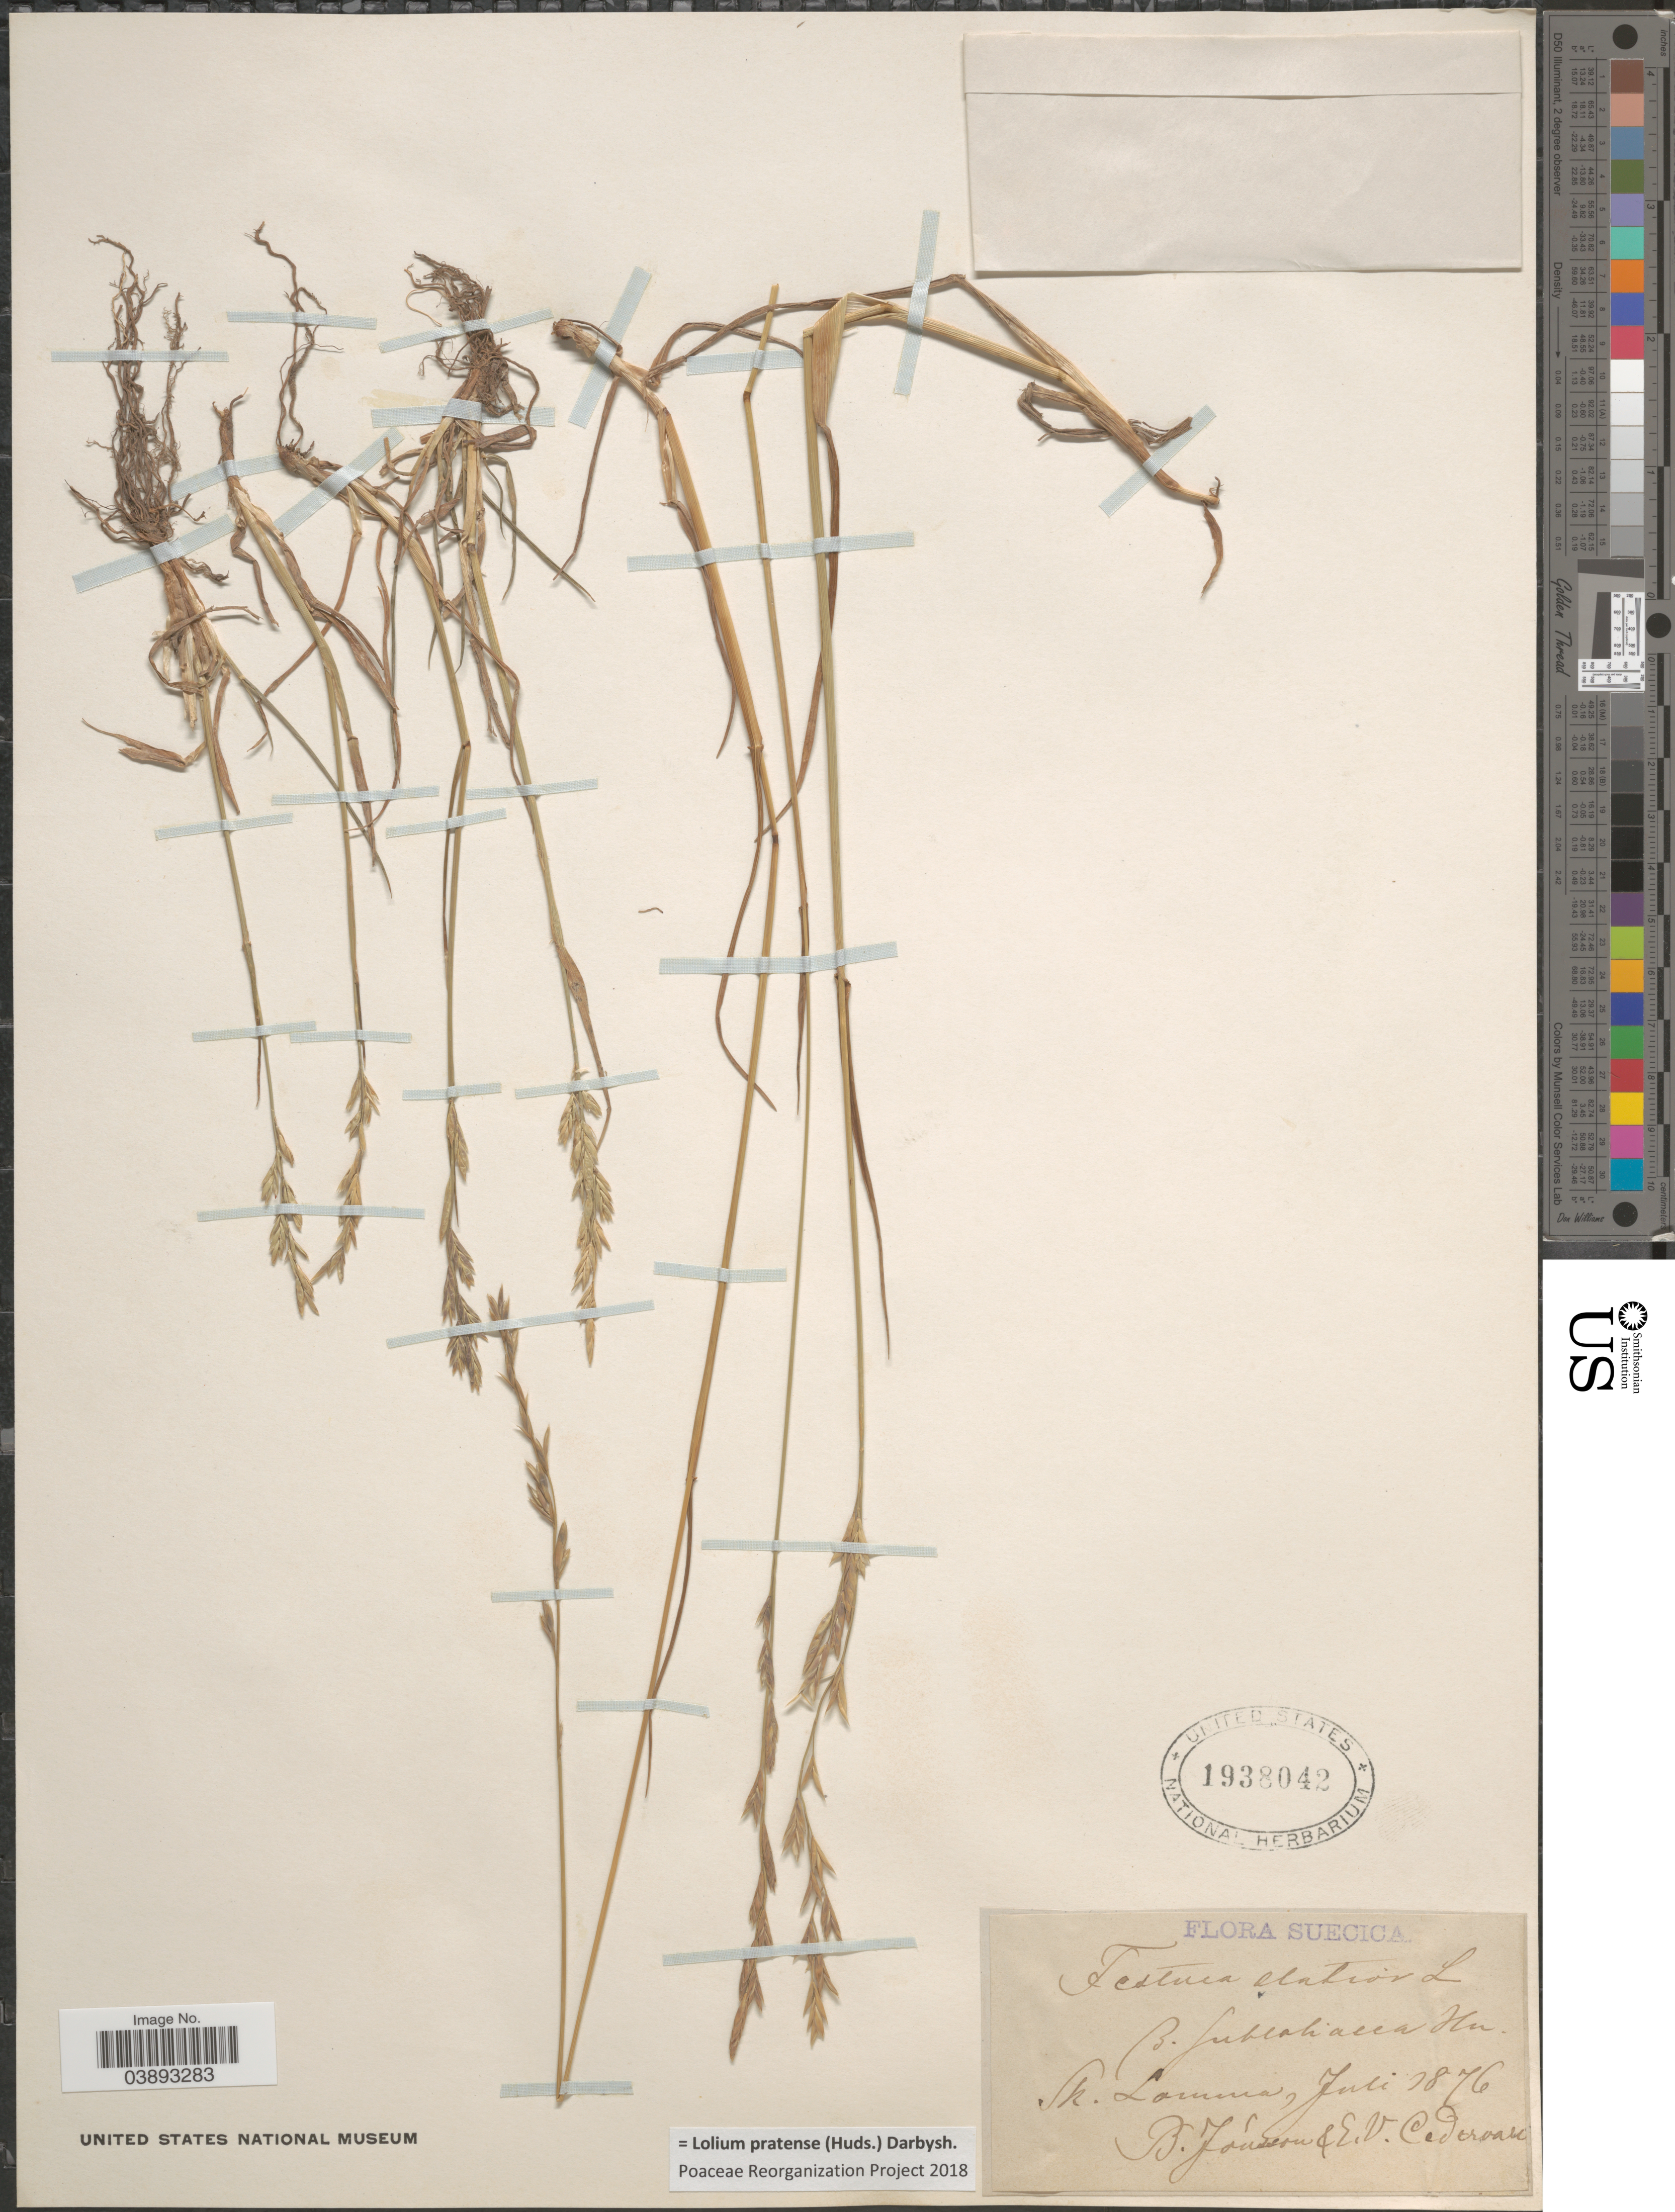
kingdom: Plantae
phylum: Tracheophyta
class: Liliopsida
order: Poales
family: Poaceae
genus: Lolium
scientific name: Lolium pratense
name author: (Huds.) Darbysh.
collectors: B. Tousson & E. Cedervall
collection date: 1876-07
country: Sweden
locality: Suecica. Sk. Lomma.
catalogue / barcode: US 1938042